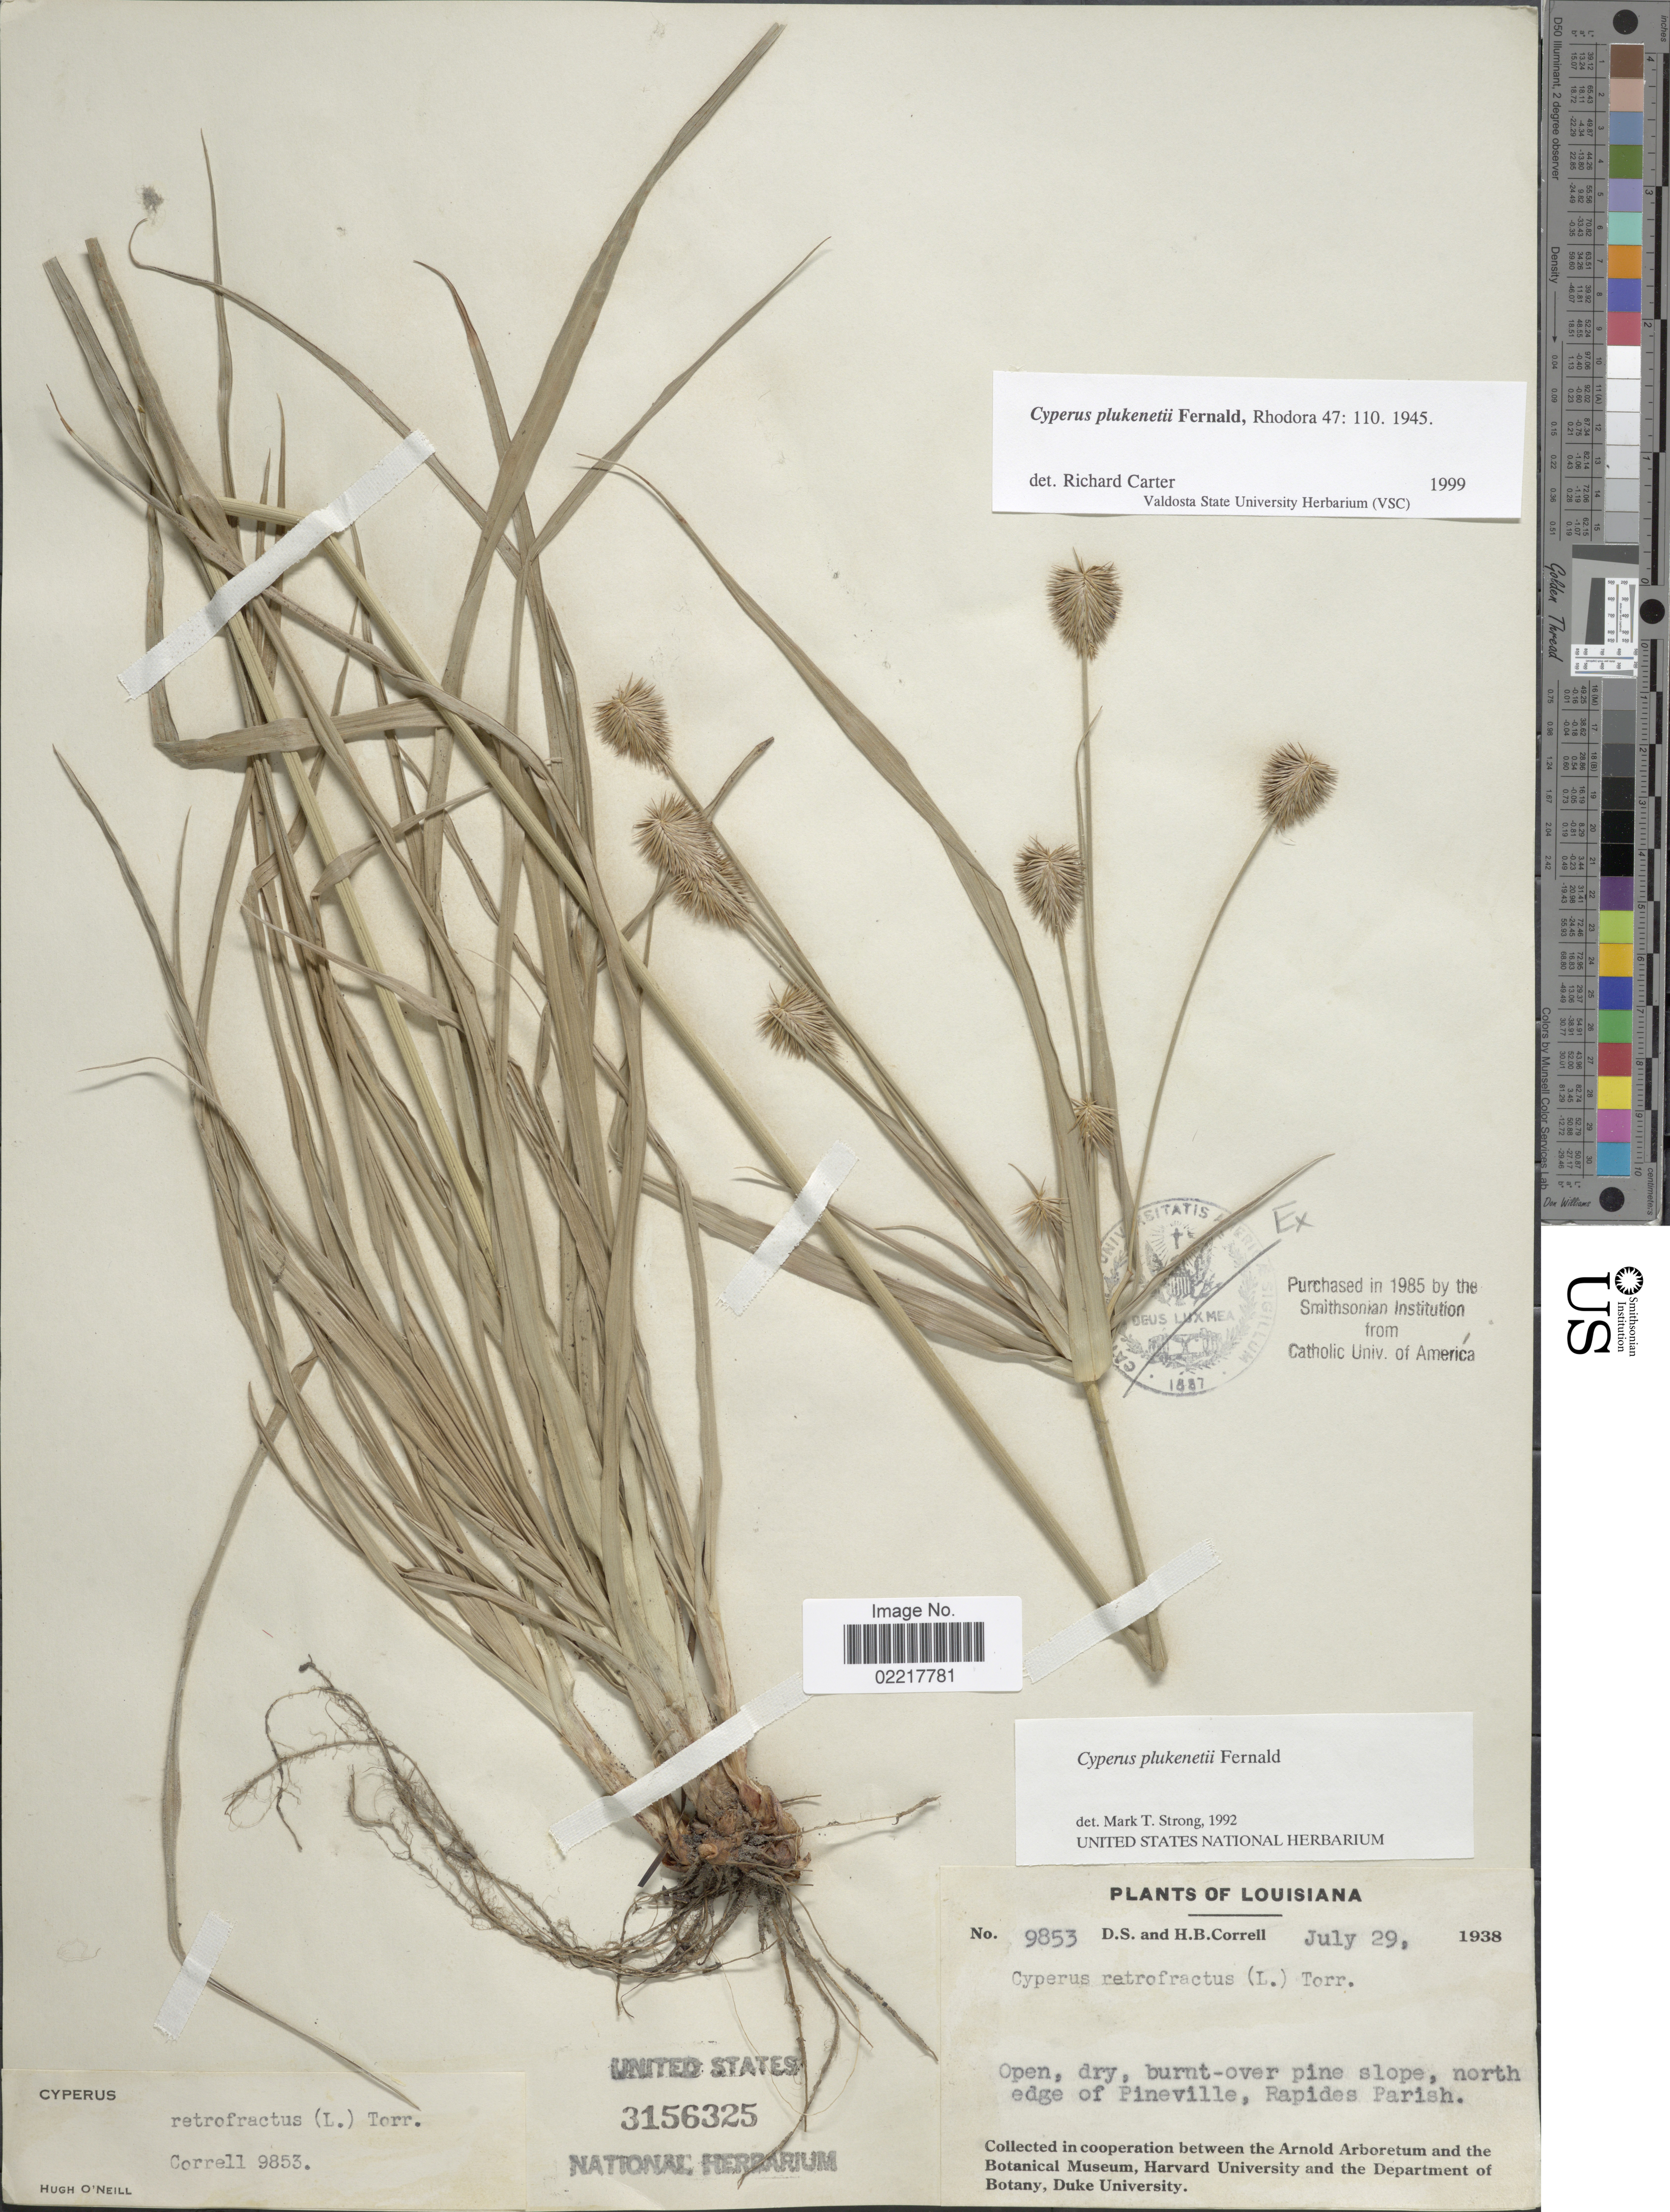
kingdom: Plantae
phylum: Tracheophyta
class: Liliopsida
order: Poales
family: Cyperaceae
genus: Cyperus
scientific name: Cyperus plukenetii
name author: Fernald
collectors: D. S. Correll & H. Correll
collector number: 9853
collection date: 1938-07-29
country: United States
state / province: Louisiana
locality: North edge of Pineville, Rapides Parish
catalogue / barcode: US 3156325